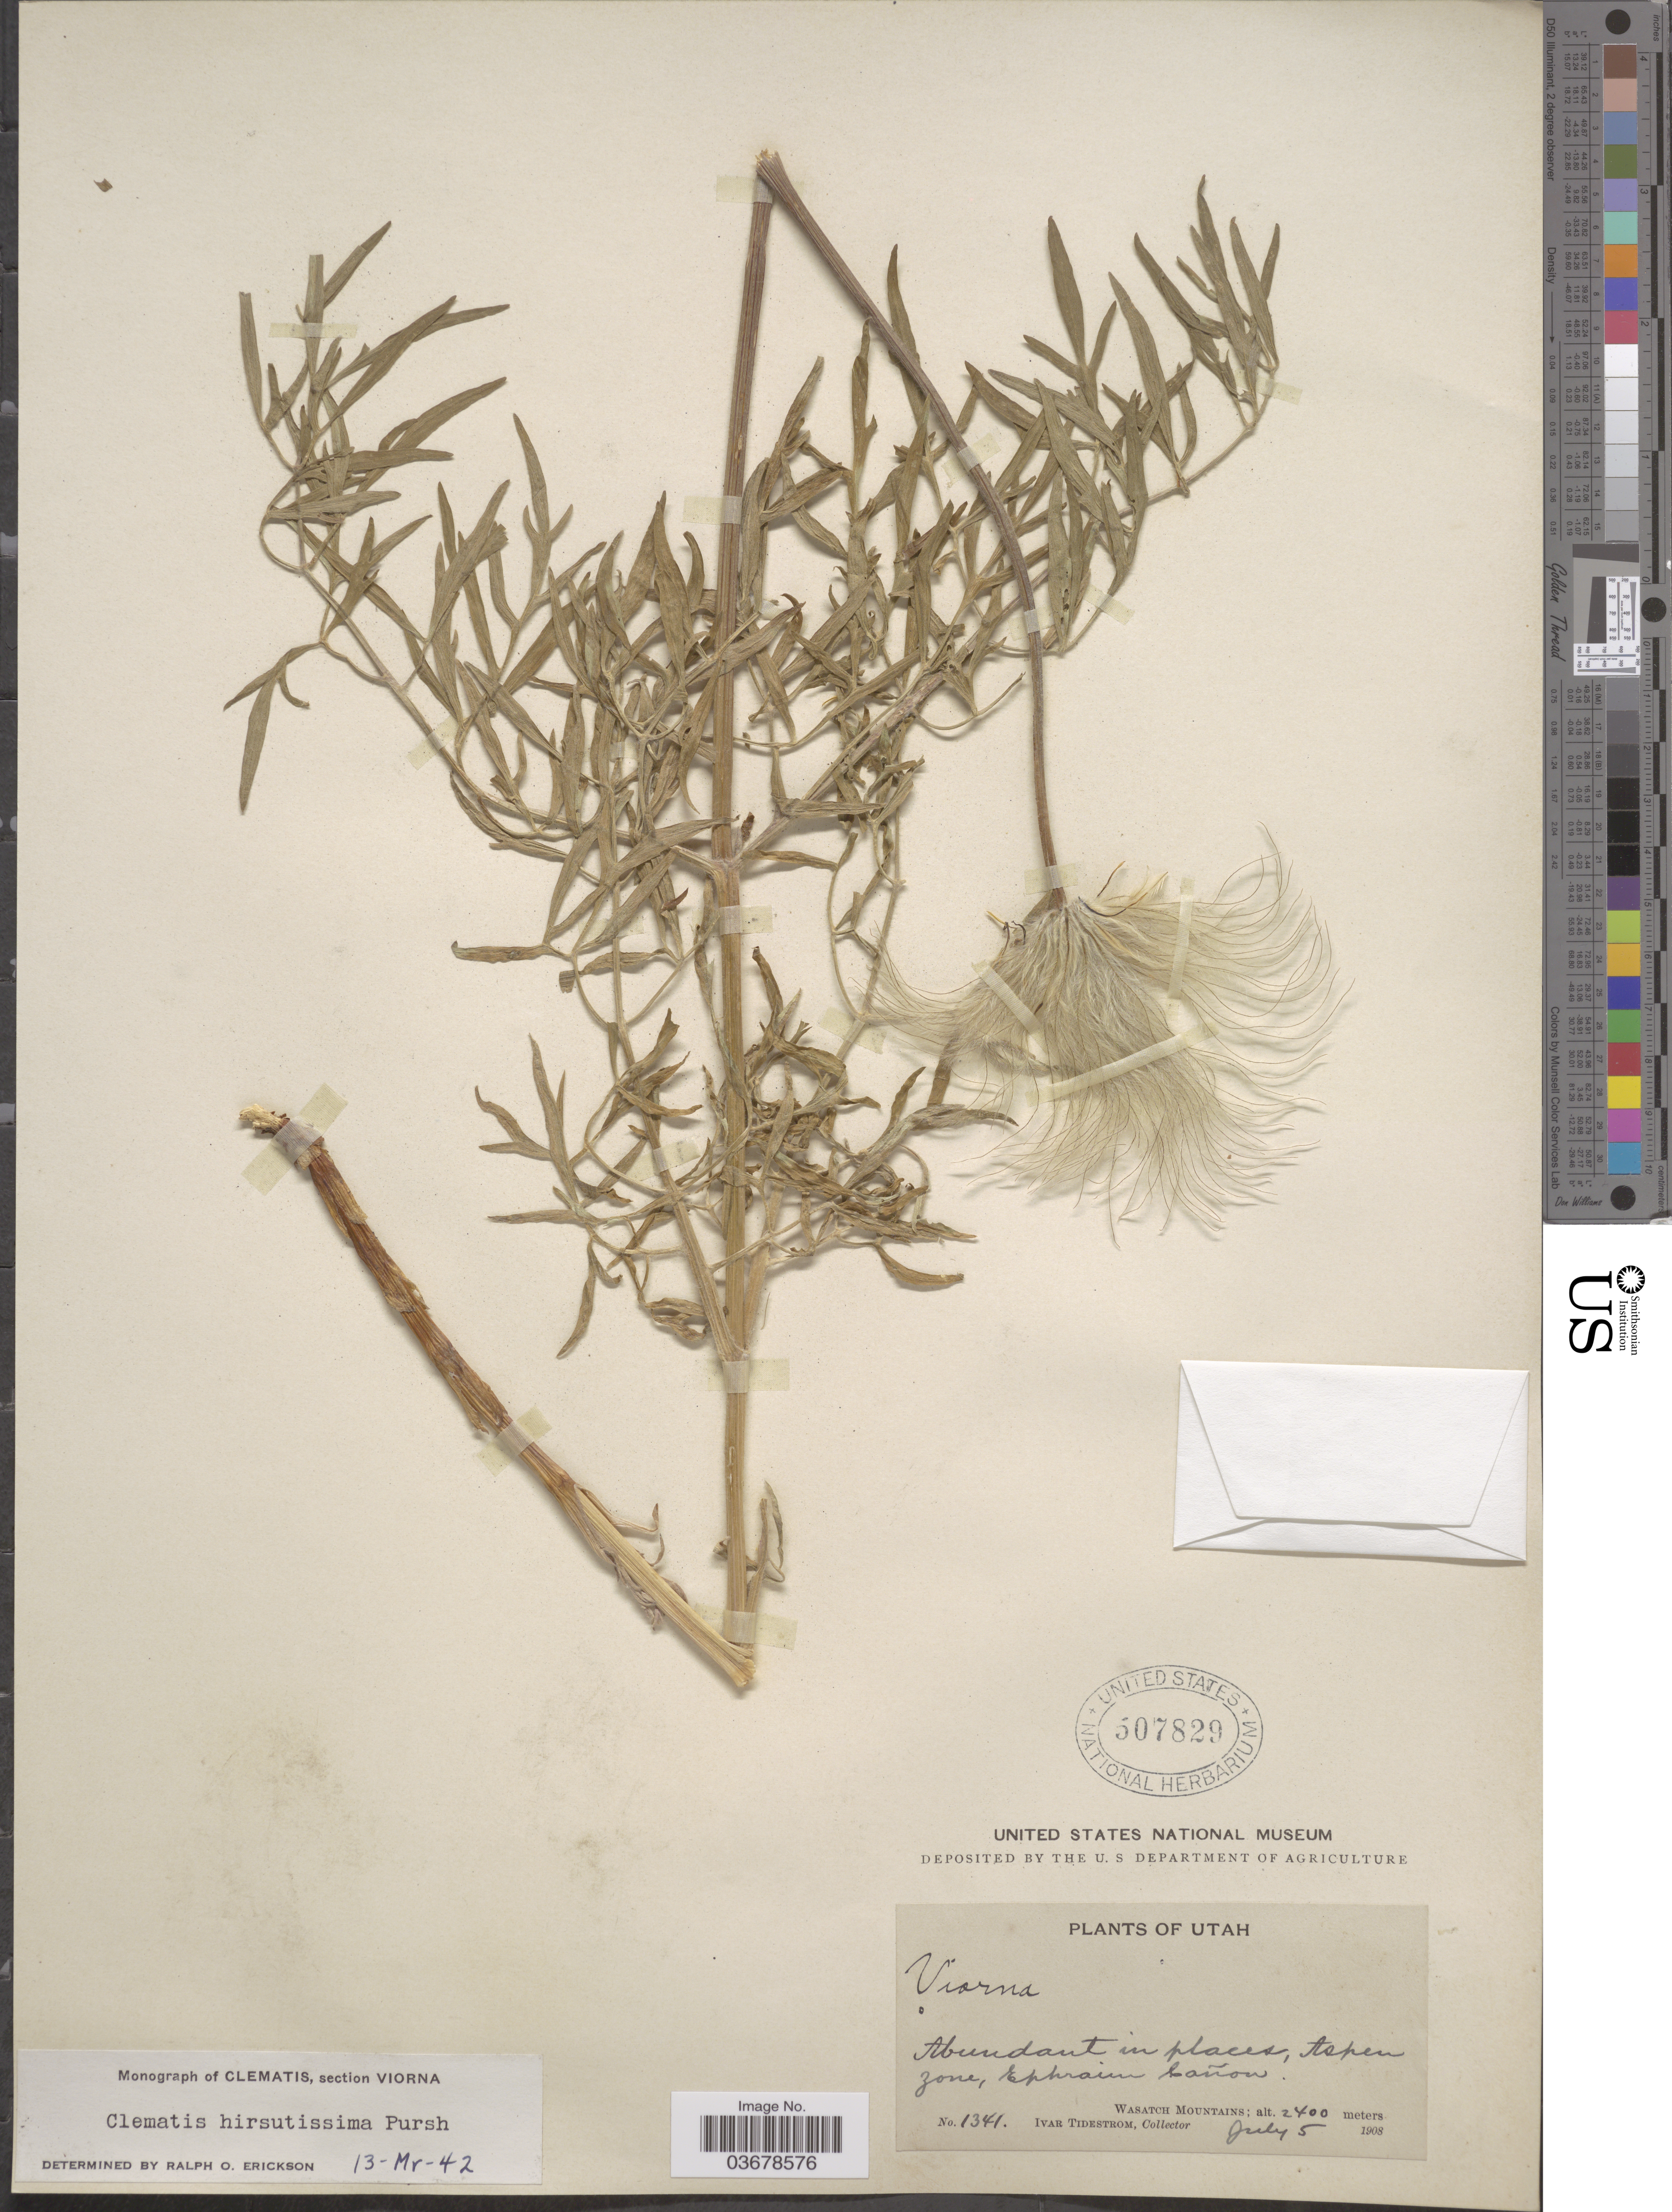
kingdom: Plantae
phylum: Tracheophyta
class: Magnoliopsida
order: Ranunculales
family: Ranunculaceae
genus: Clematis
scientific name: Clematis viorna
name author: L.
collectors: I. F. Tidestrom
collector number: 1341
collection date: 1908-07-05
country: United States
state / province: Utah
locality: Aspen Zone, Ephraim Cañon. Wasatch Mountains.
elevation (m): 2400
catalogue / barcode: US 507829